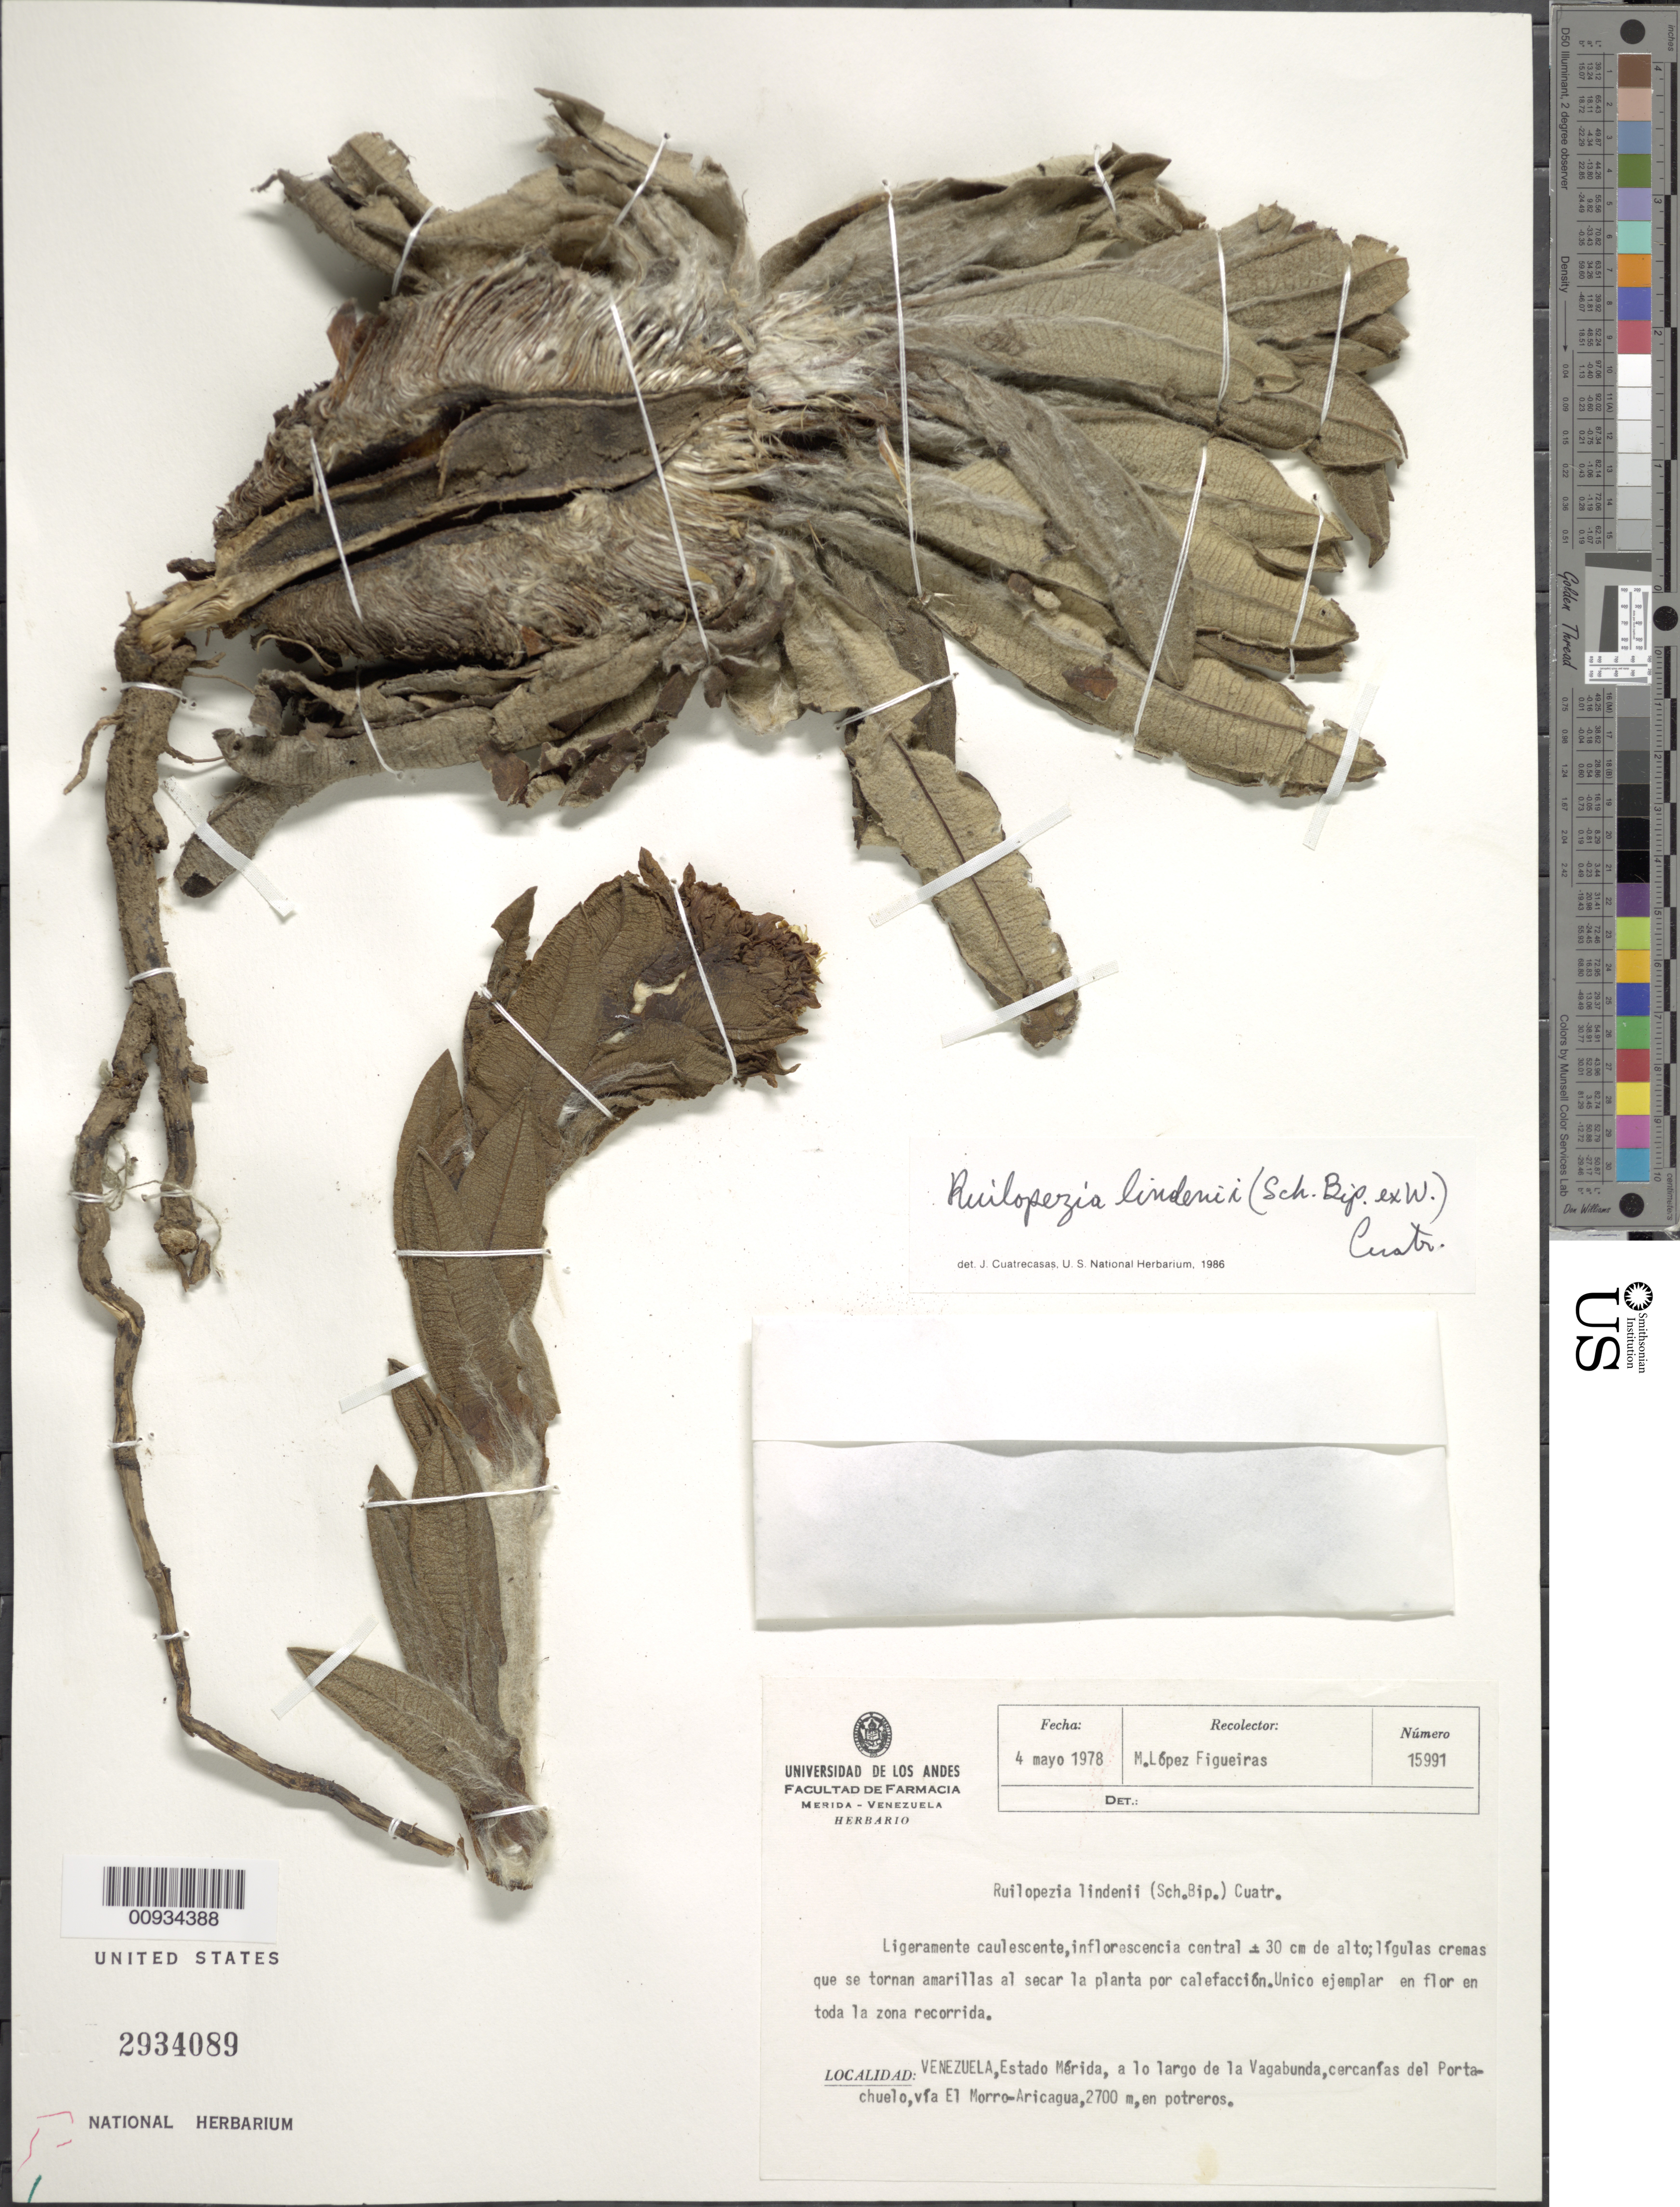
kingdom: Plantae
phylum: Tracheophyta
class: Magnoliopsida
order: Asterales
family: Asteraceae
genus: Ruilopezia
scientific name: Ruilopezia lindenii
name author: (Sch. Bip. ex Wedd.) Cuatrec.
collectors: M. López Figueiras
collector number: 15991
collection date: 1978-05-04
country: Venezuela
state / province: Mérida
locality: A lo largo de La Vagabunda, cercanías del Portachuelo, vía El Morro-Aricagua.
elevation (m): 2700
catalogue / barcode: US 2934089